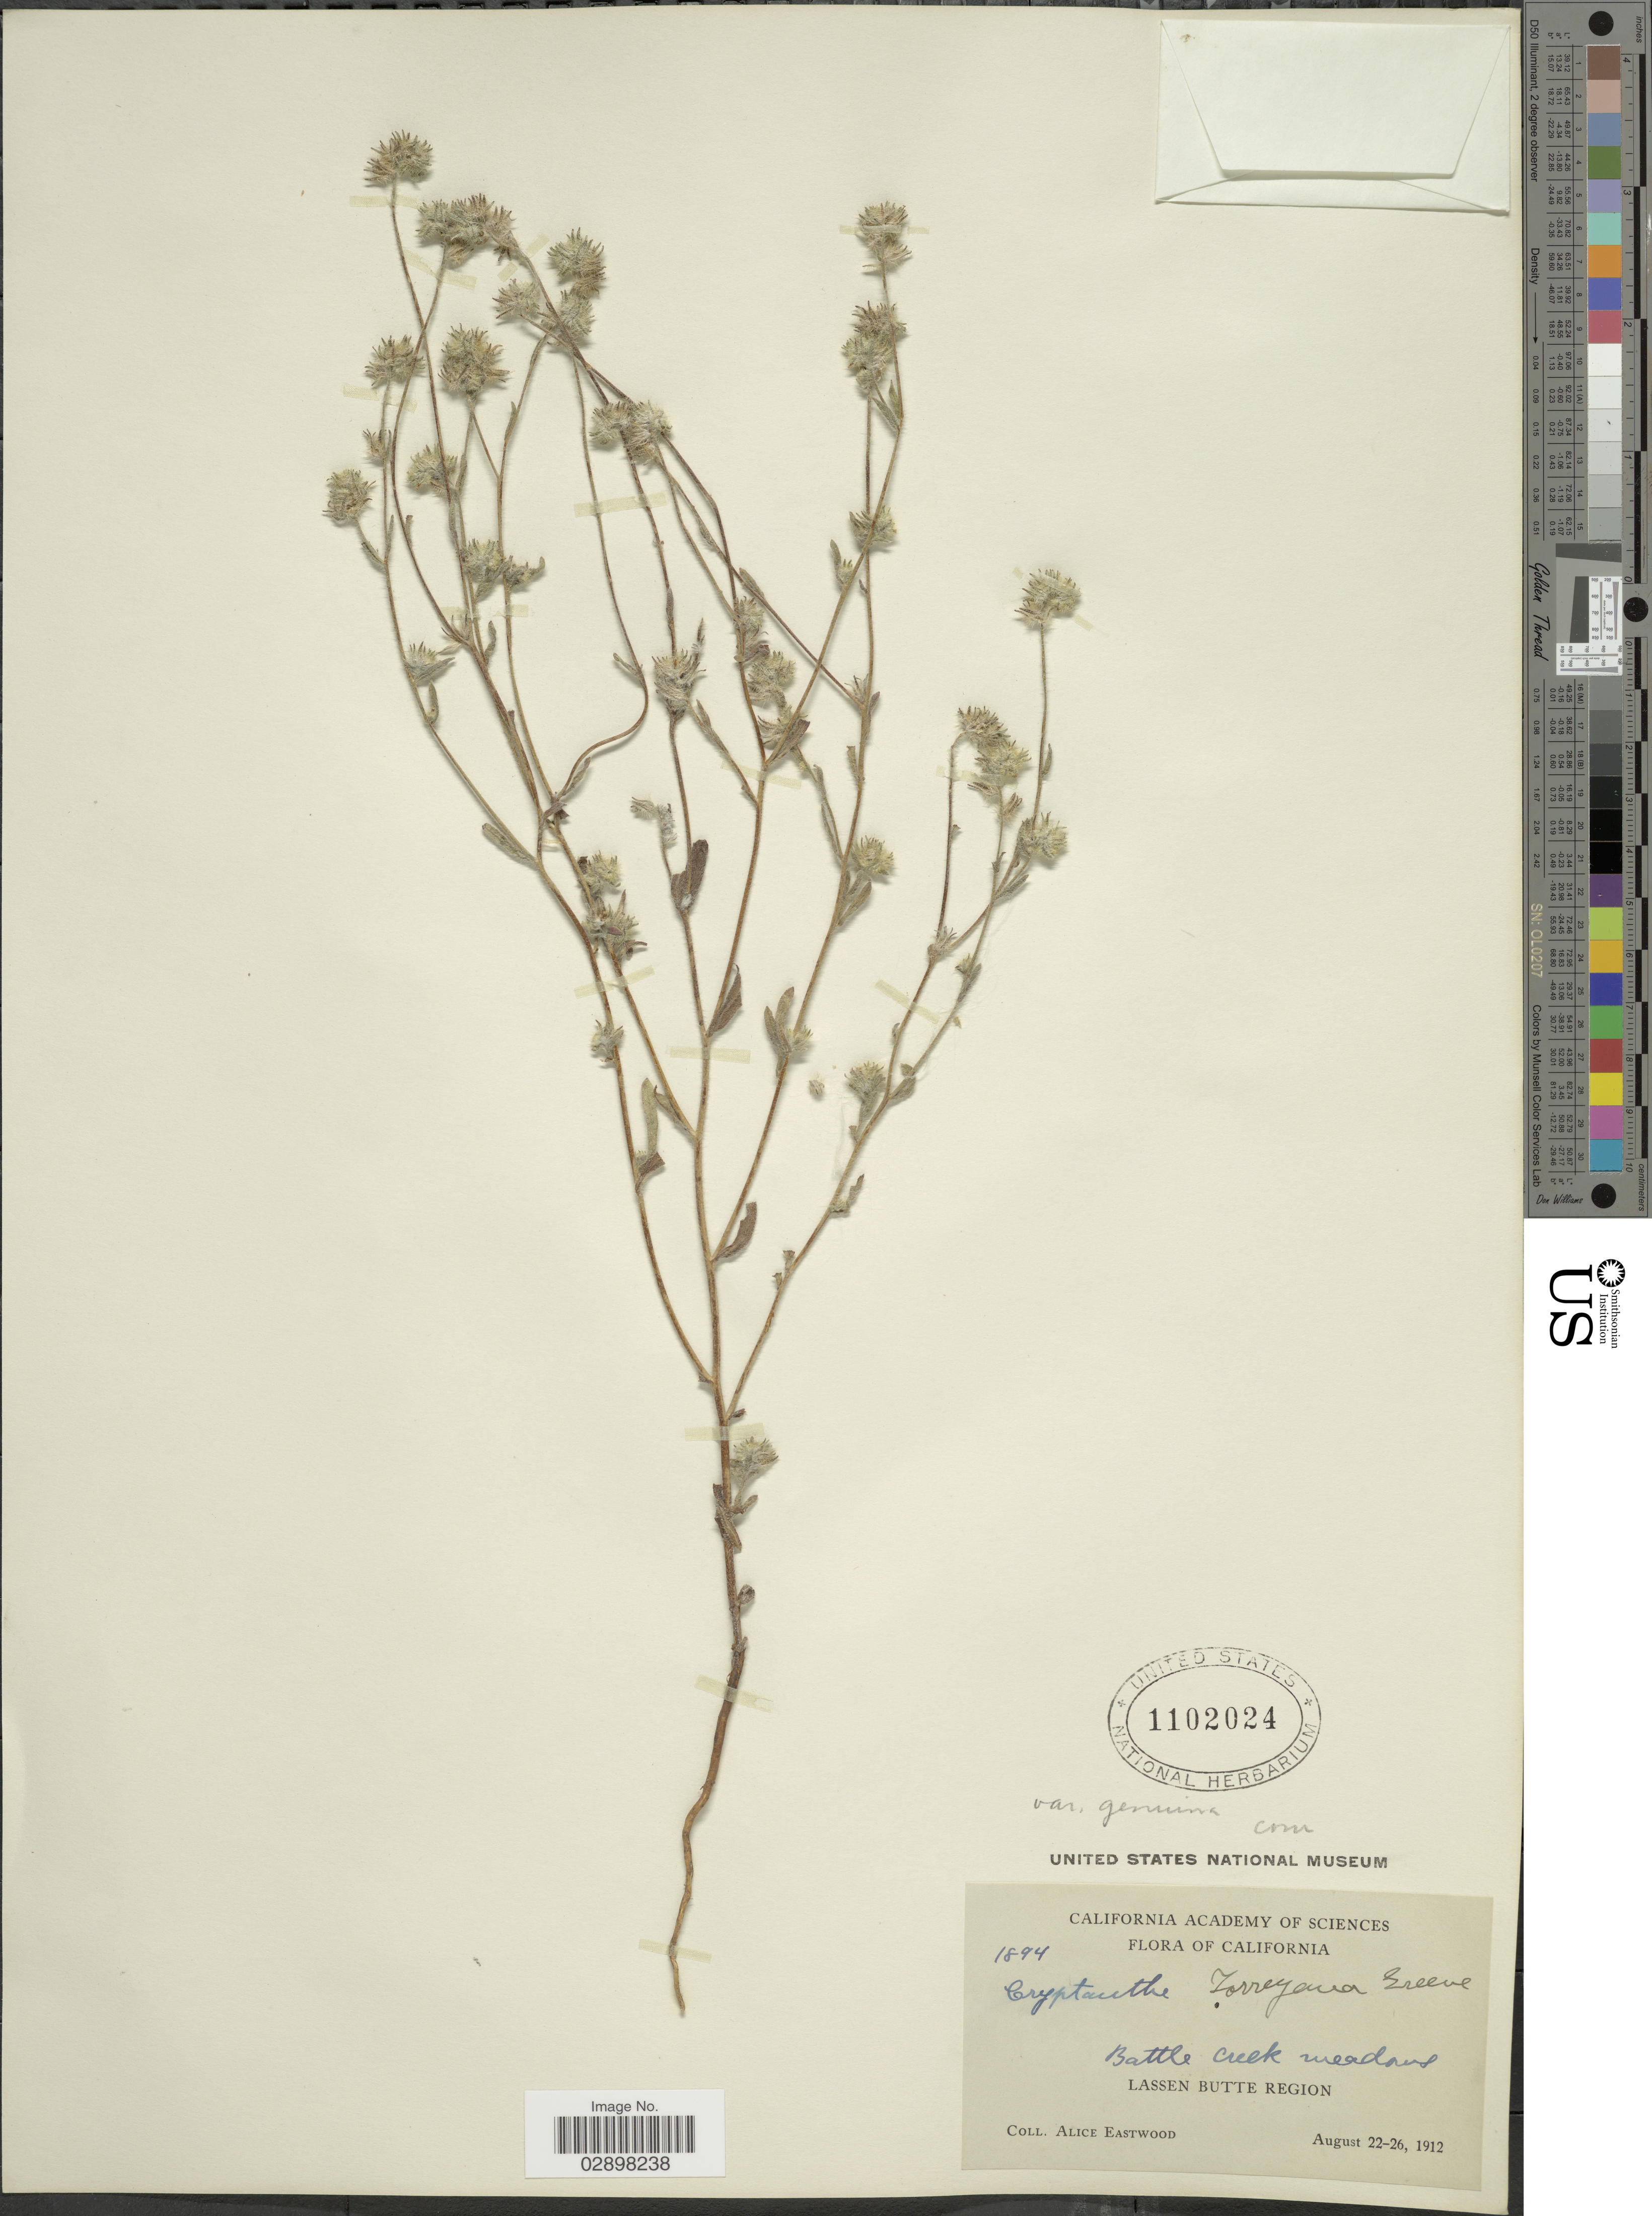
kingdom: Plantae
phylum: Tracheophyta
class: Magnoliopsida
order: Boraginales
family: Boraginaceae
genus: Cryptantha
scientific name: Cryptantha torreyana var. genuina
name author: I.M. Johnst.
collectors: A. Eastwood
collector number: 1894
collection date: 1912-08-22/1912-08-26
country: United States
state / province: California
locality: Battle Creek meadows, Lassen Butte Region.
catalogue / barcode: US 1102024